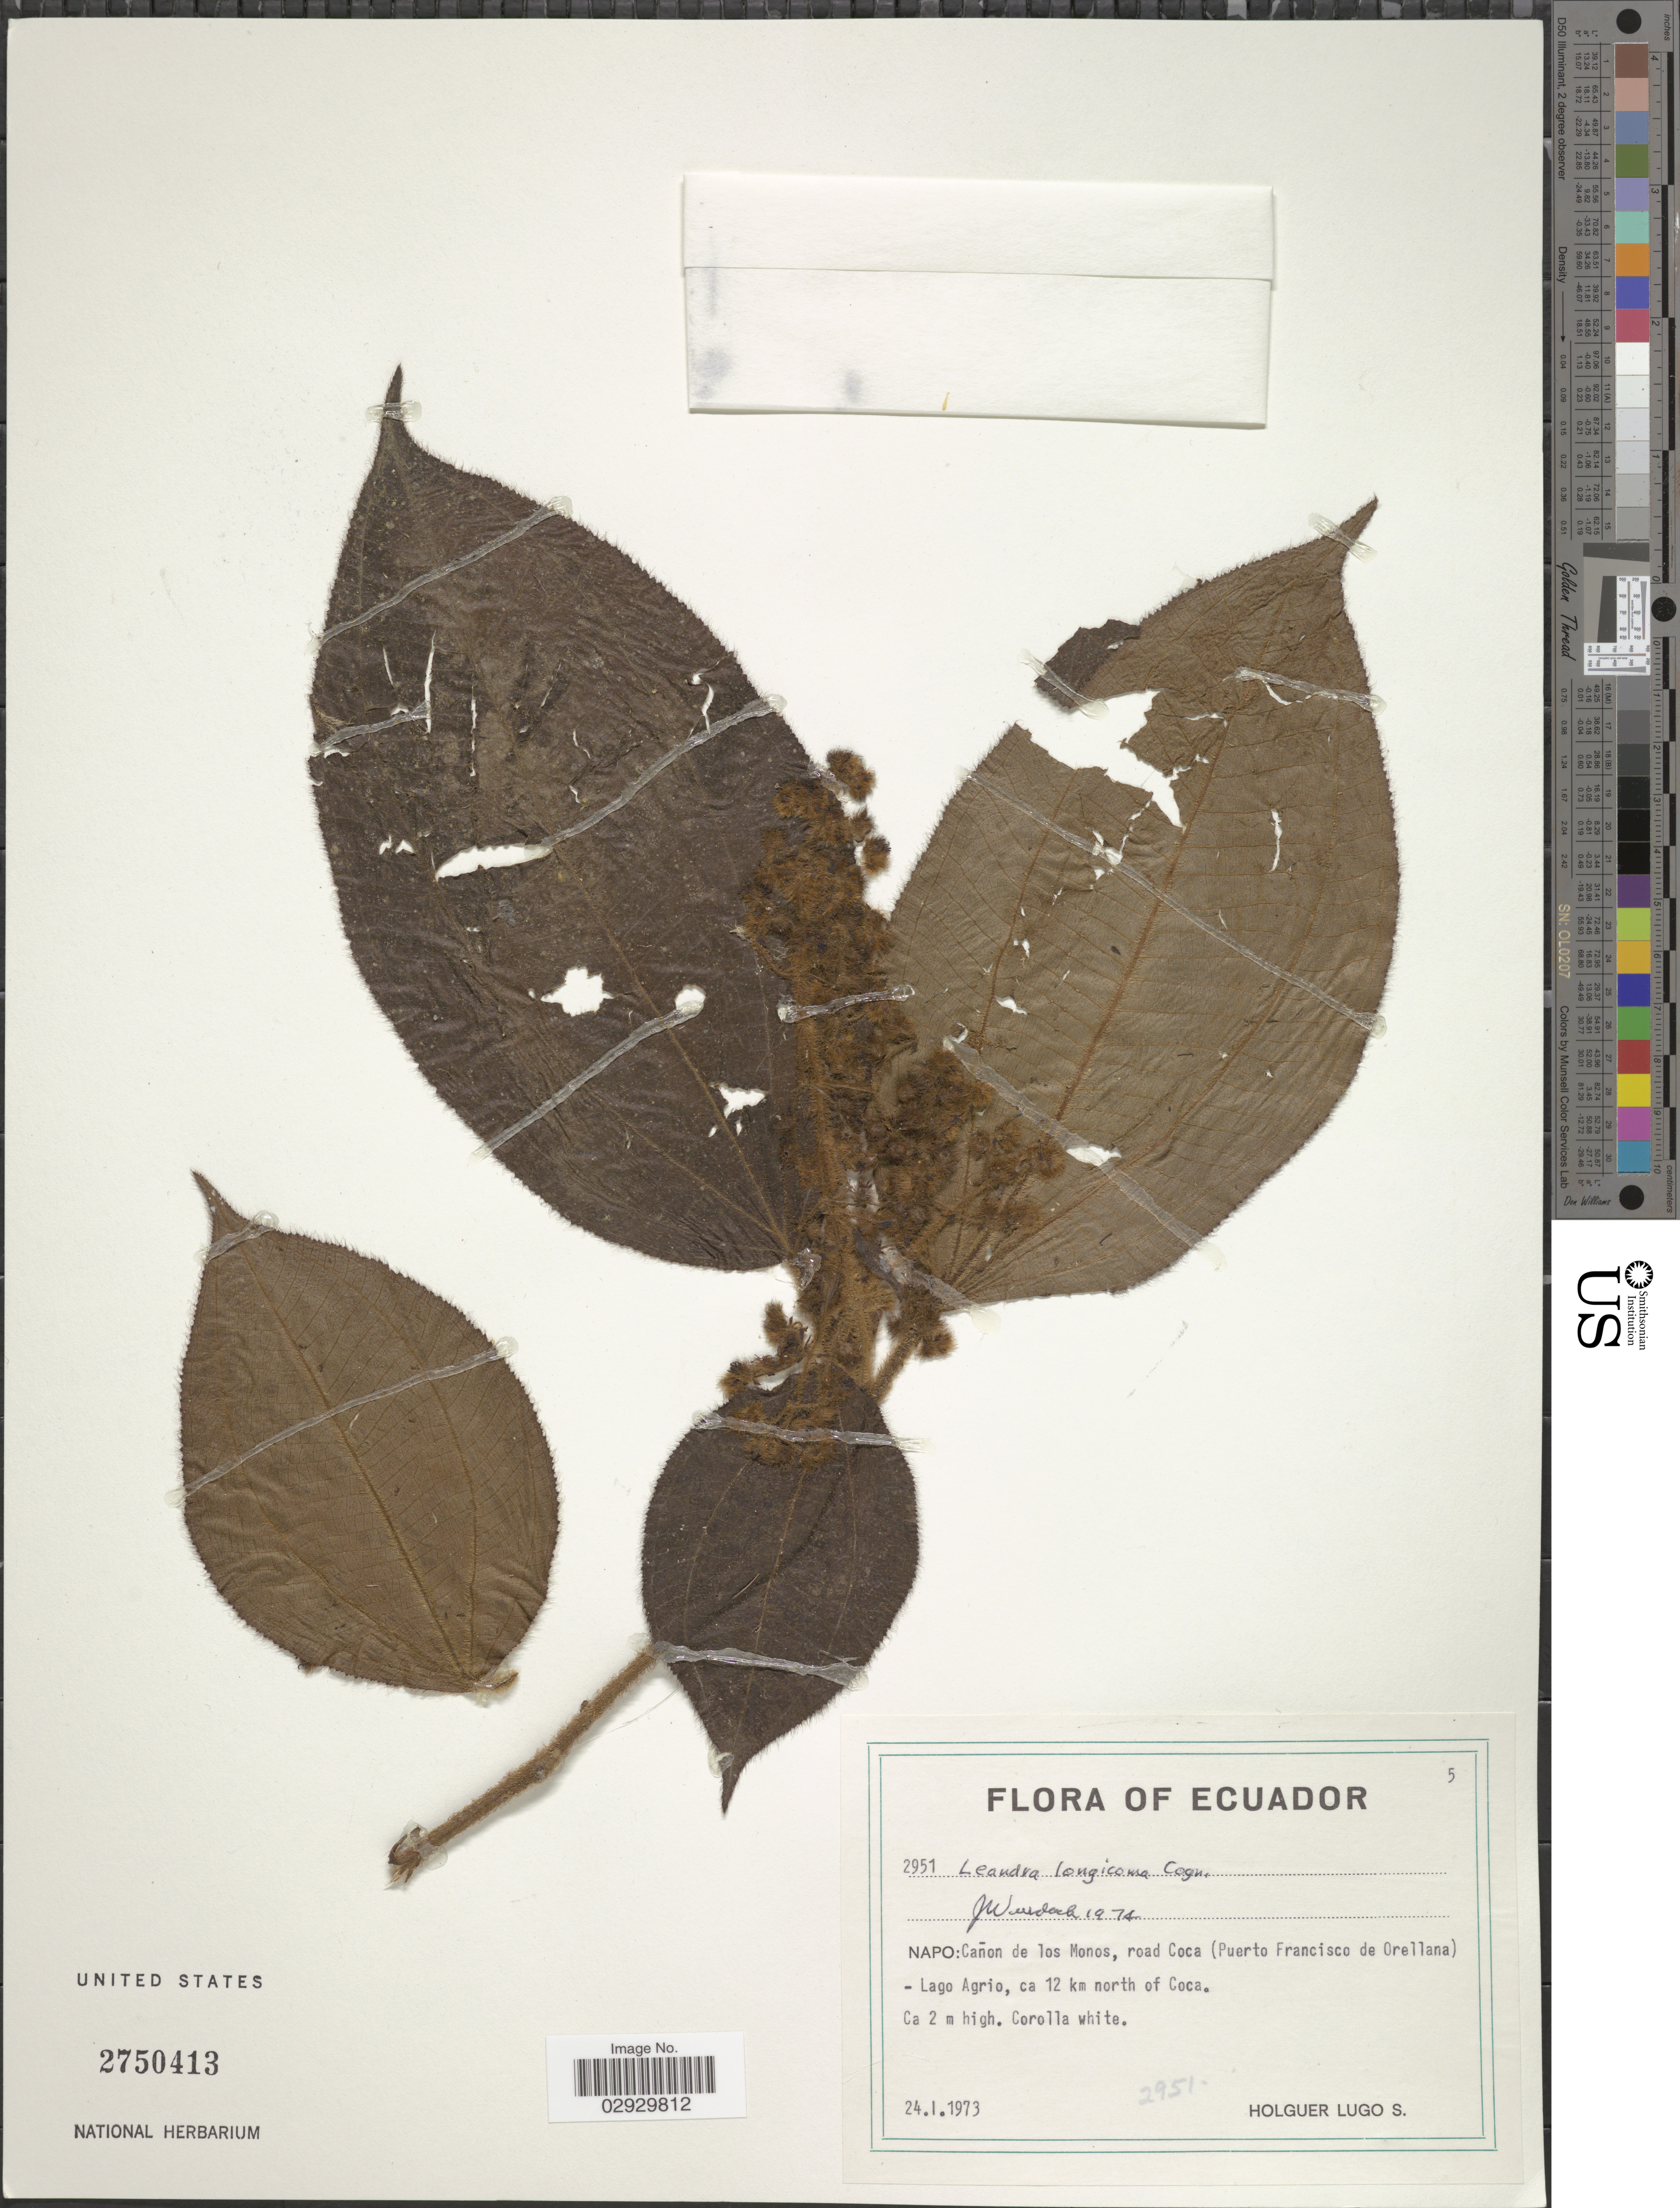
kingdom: Plantae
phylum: Tracheophyta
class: Magnoliopsida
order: Myrtales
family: Melastomataceae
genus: Leandra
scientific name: Leandra longicoma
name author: Cogn.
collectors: H. Lugo S.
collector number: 2951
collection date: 1973-01-24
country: Ecuador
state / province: Napo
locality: Cañon de los Monos, road Coca (Puerto Francisco de Orellana) - Lago Agrio, ca 12 km north of Coca.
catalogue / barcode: US 2750413